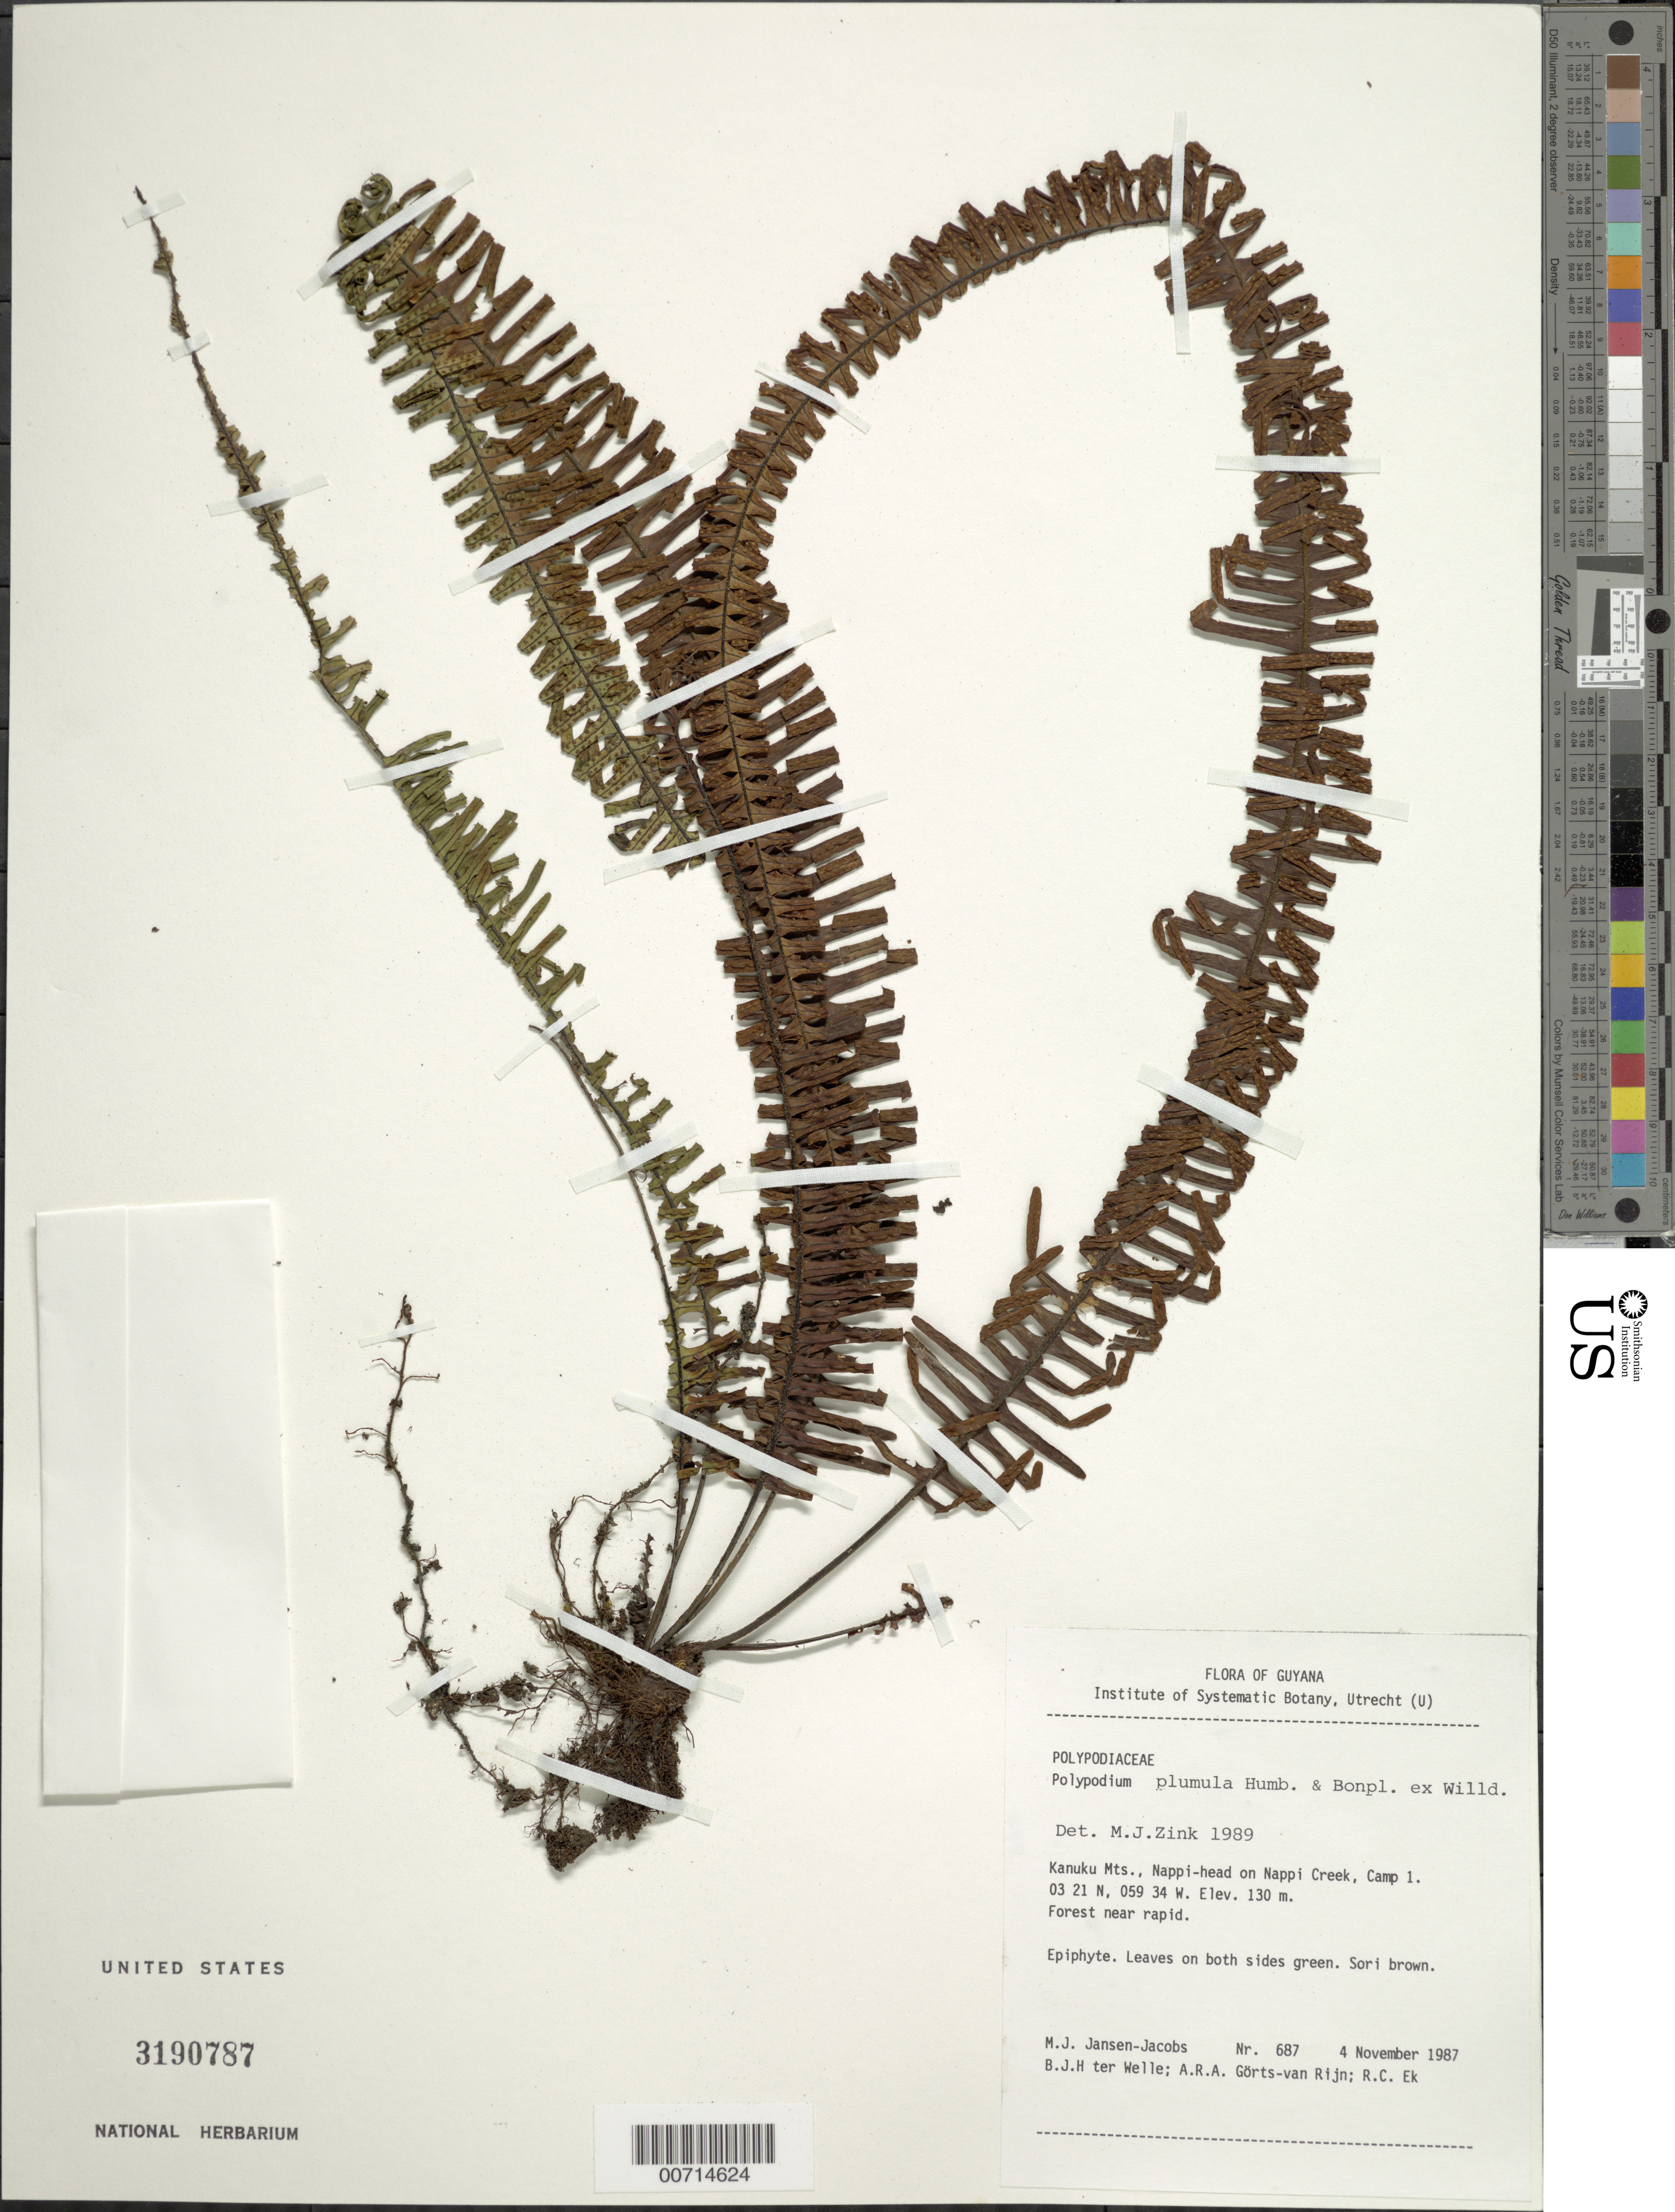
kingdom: Plantae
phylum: Tracheophyta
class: Polypodiopsida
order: Polypodiales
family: Polypodiaceae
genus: Pecluma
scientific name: Pecluma plumula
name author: (Humb. & Bonpl. ex Willd.) M.G. Price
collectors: M. J. Jansen-Jacobs, B. Welle, A. .R. A. Görts-van Rijn & R. C. Ek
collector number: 687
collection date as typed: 4-Nov-87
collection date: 1987-11-04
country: Guyana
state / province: U. Takutu-U. Essequibo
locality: Kanuku Mts., Nappi-head on Nappi Creek, camp 1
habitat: Forest near rapid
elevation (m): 130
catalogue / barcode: US 3190787